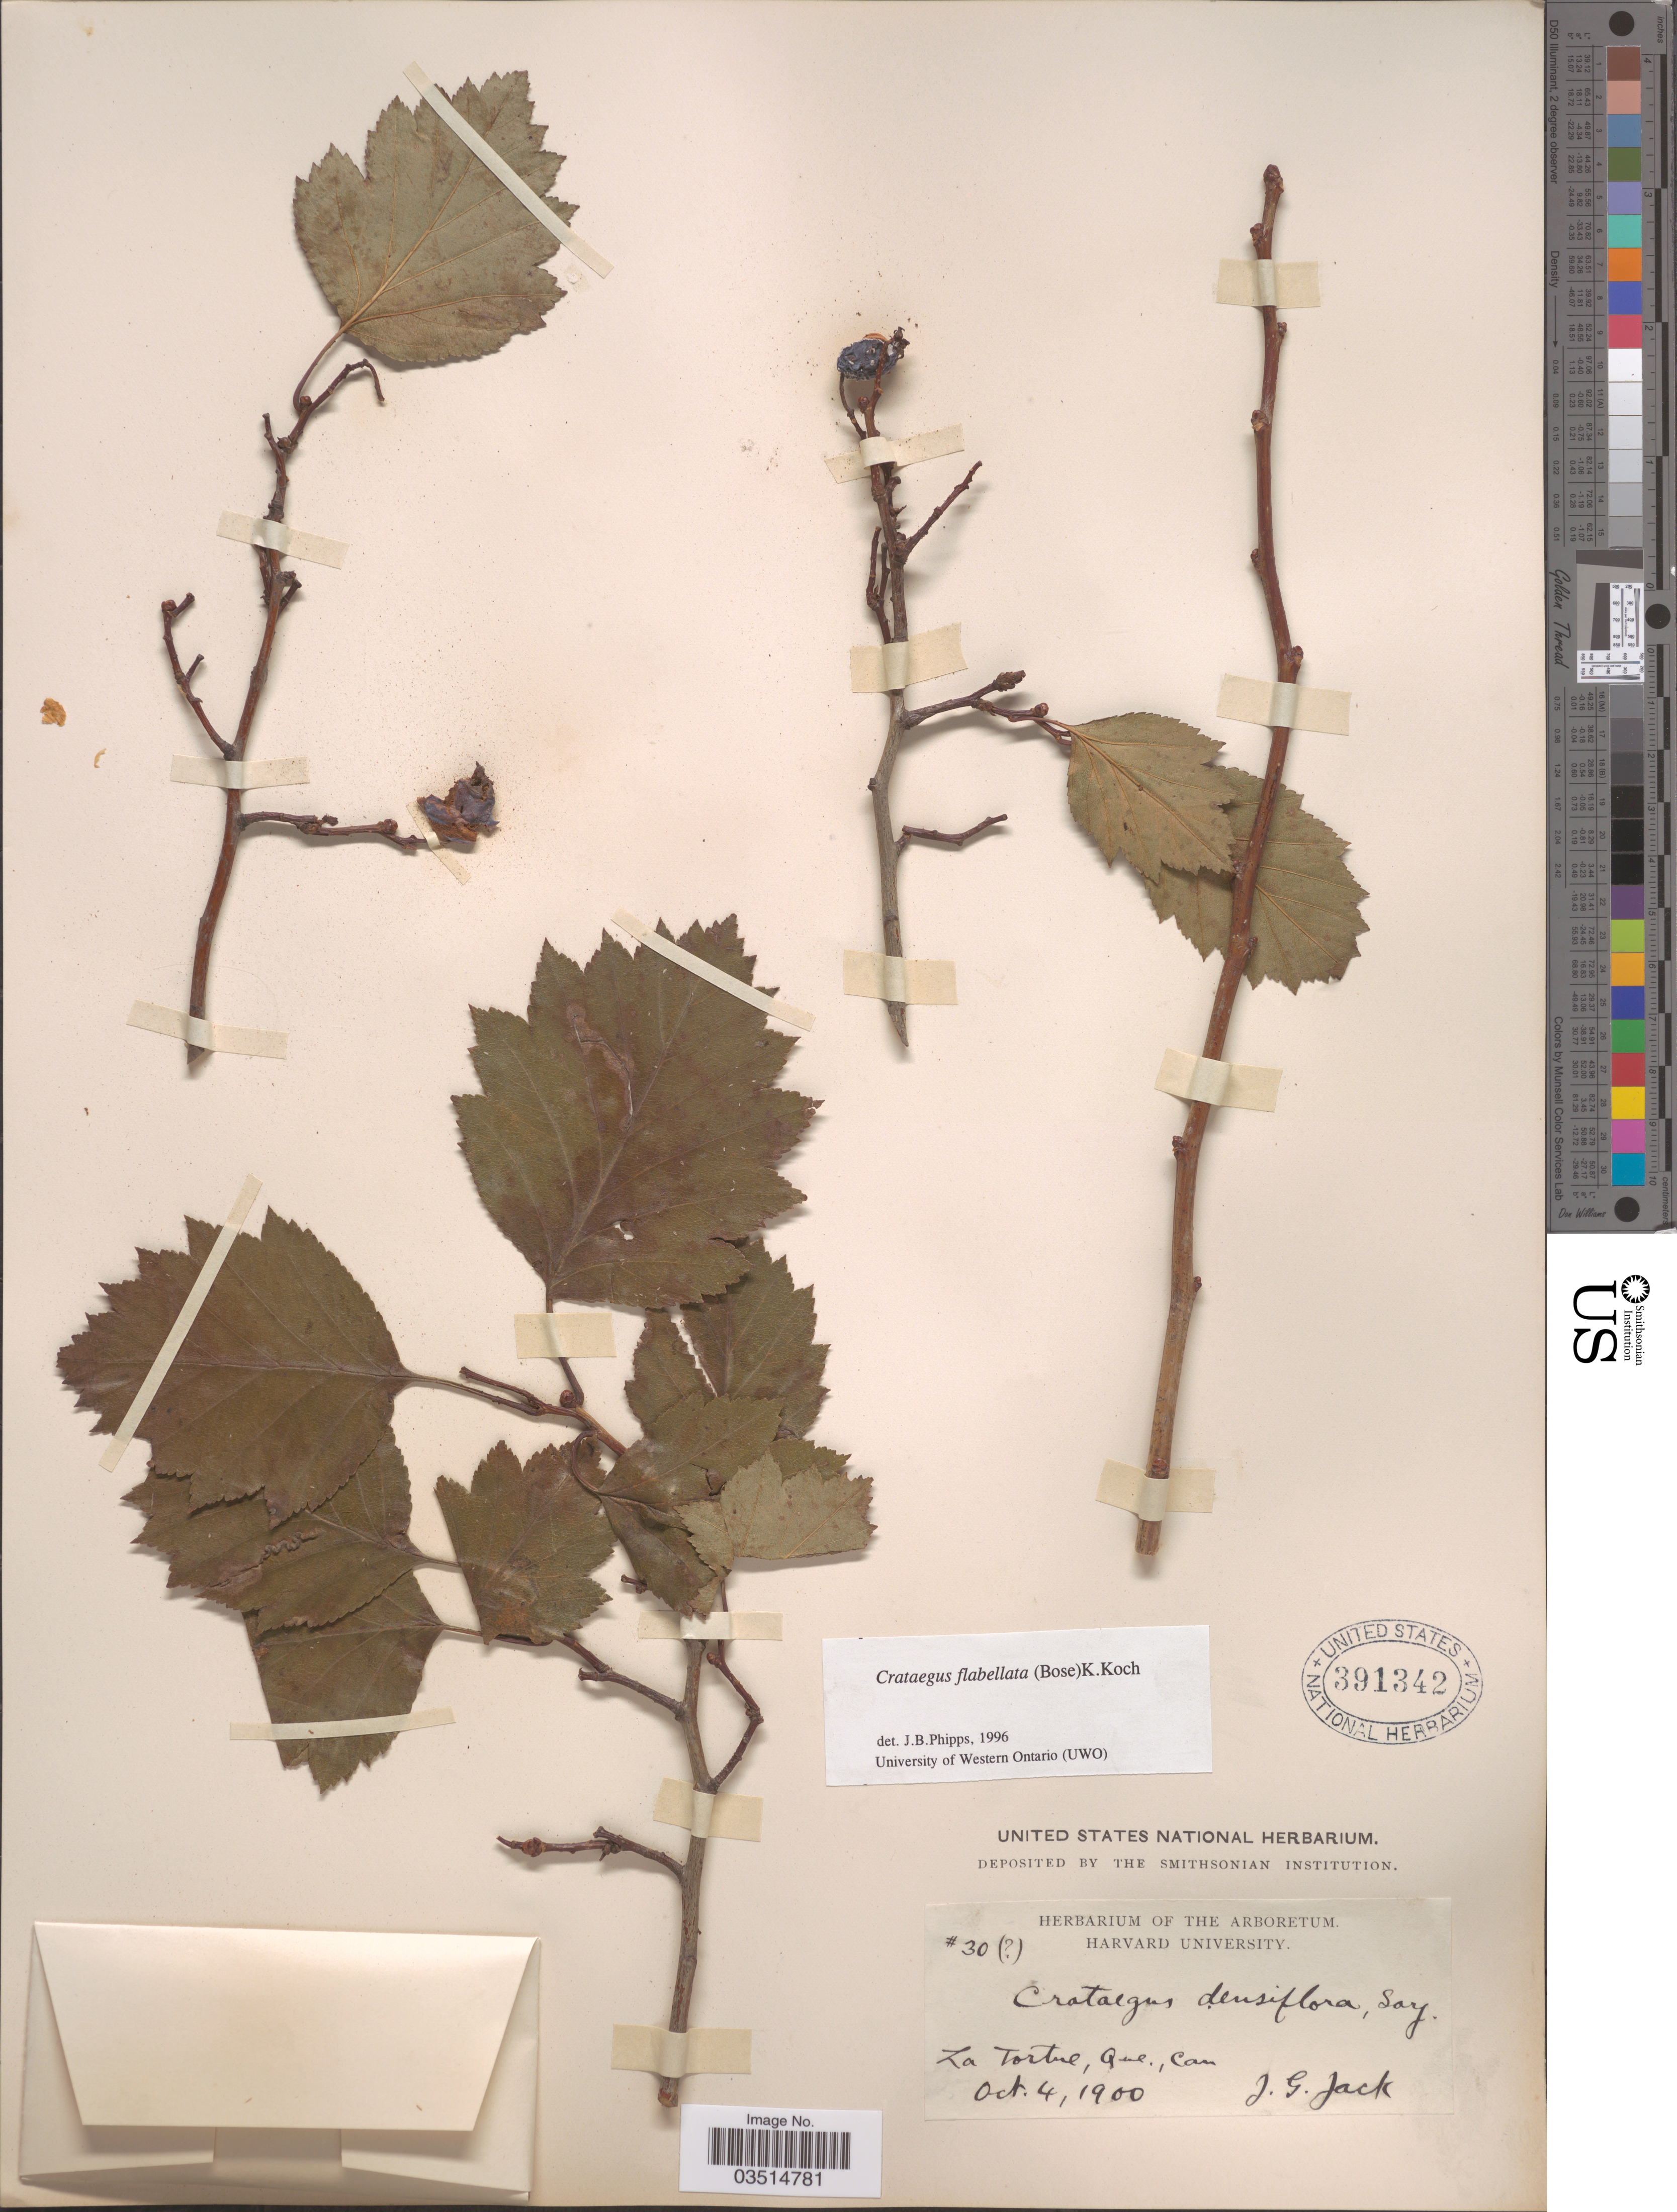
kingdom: Plantae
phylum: Tracheophyta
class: Magnoliopsida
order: Rosales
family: Rosaceae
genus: Crataegus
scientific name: Crataegus flabellata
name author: (Bosc) K. Koch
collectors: J. G. Jack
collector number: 30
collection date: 1900-10-04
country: Canada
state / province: Quebec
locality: La Tortue.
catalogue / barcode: US 391342